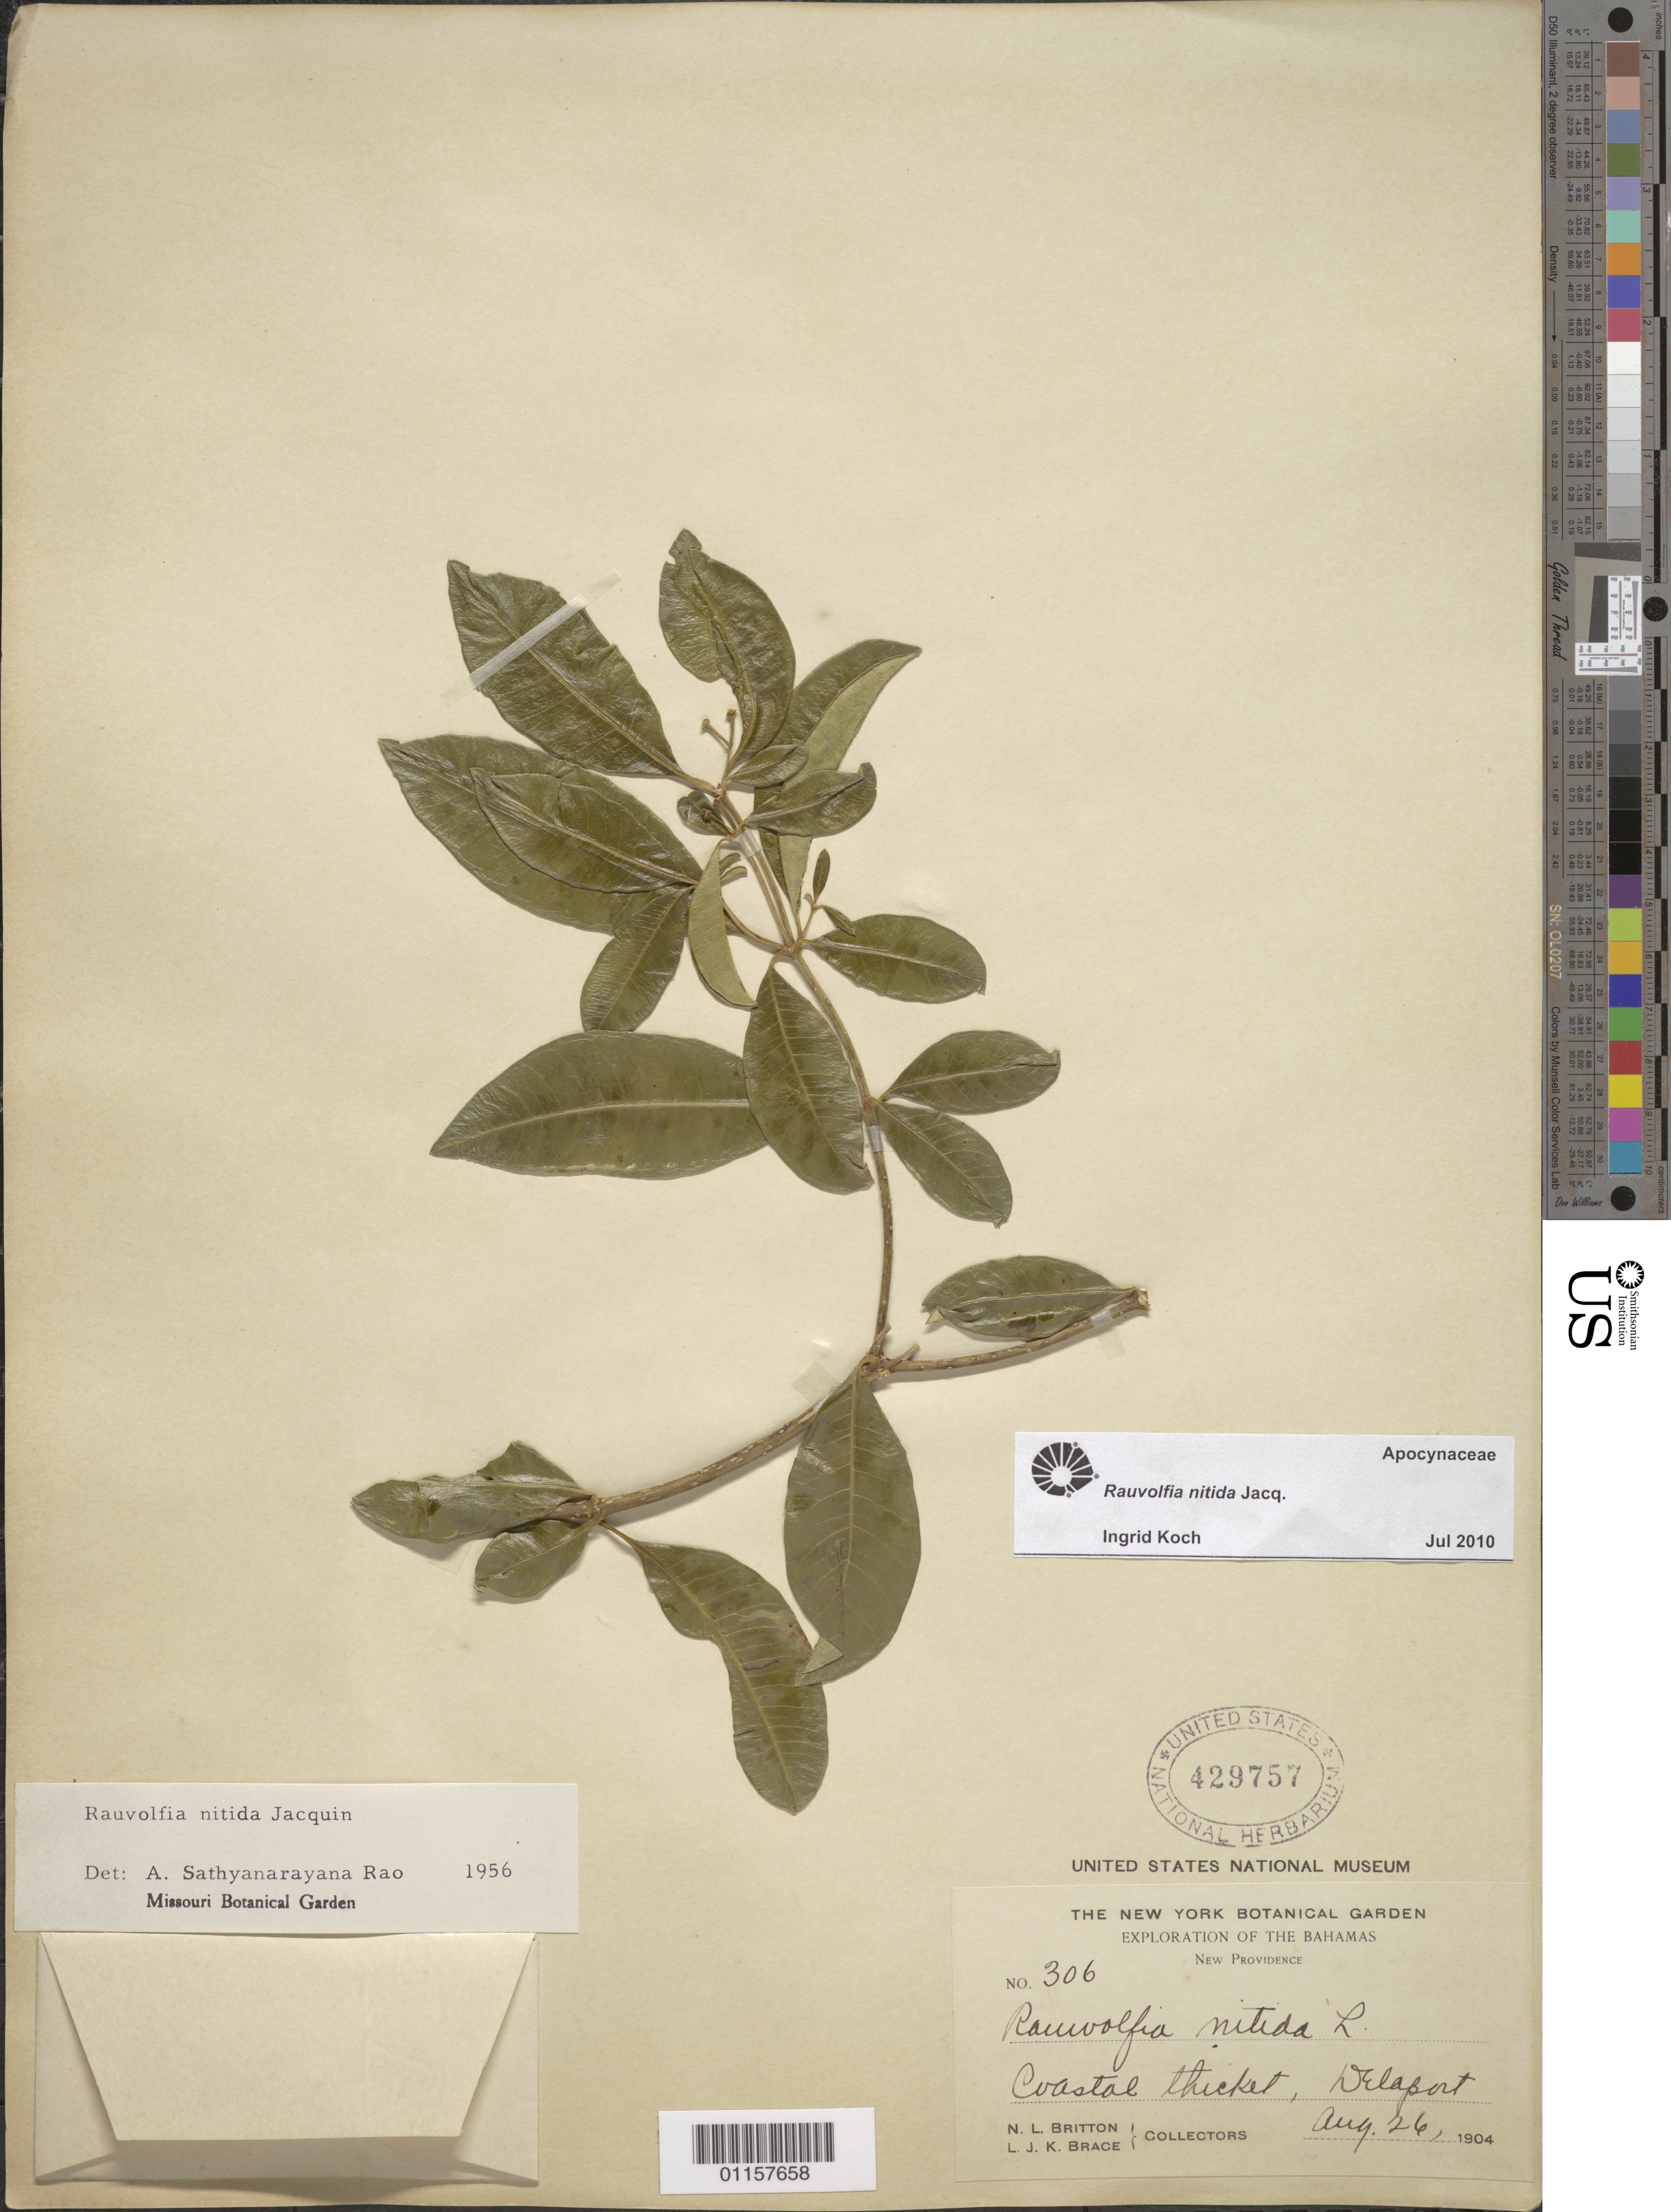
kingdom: Plantae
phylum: Tracheophyta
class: Magnoliopsida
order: Gentianales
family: Apocynaceae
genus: Rauvolfia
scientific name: Rauvolfia nitida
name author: Jacq.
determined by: Koch, I.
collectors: N. Britton & L. J. K. Brace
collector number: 306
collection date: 1904-08-26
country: Bahamas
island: New Providence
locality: Delaport.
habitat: Coastal thicket.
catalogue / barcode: US 429757